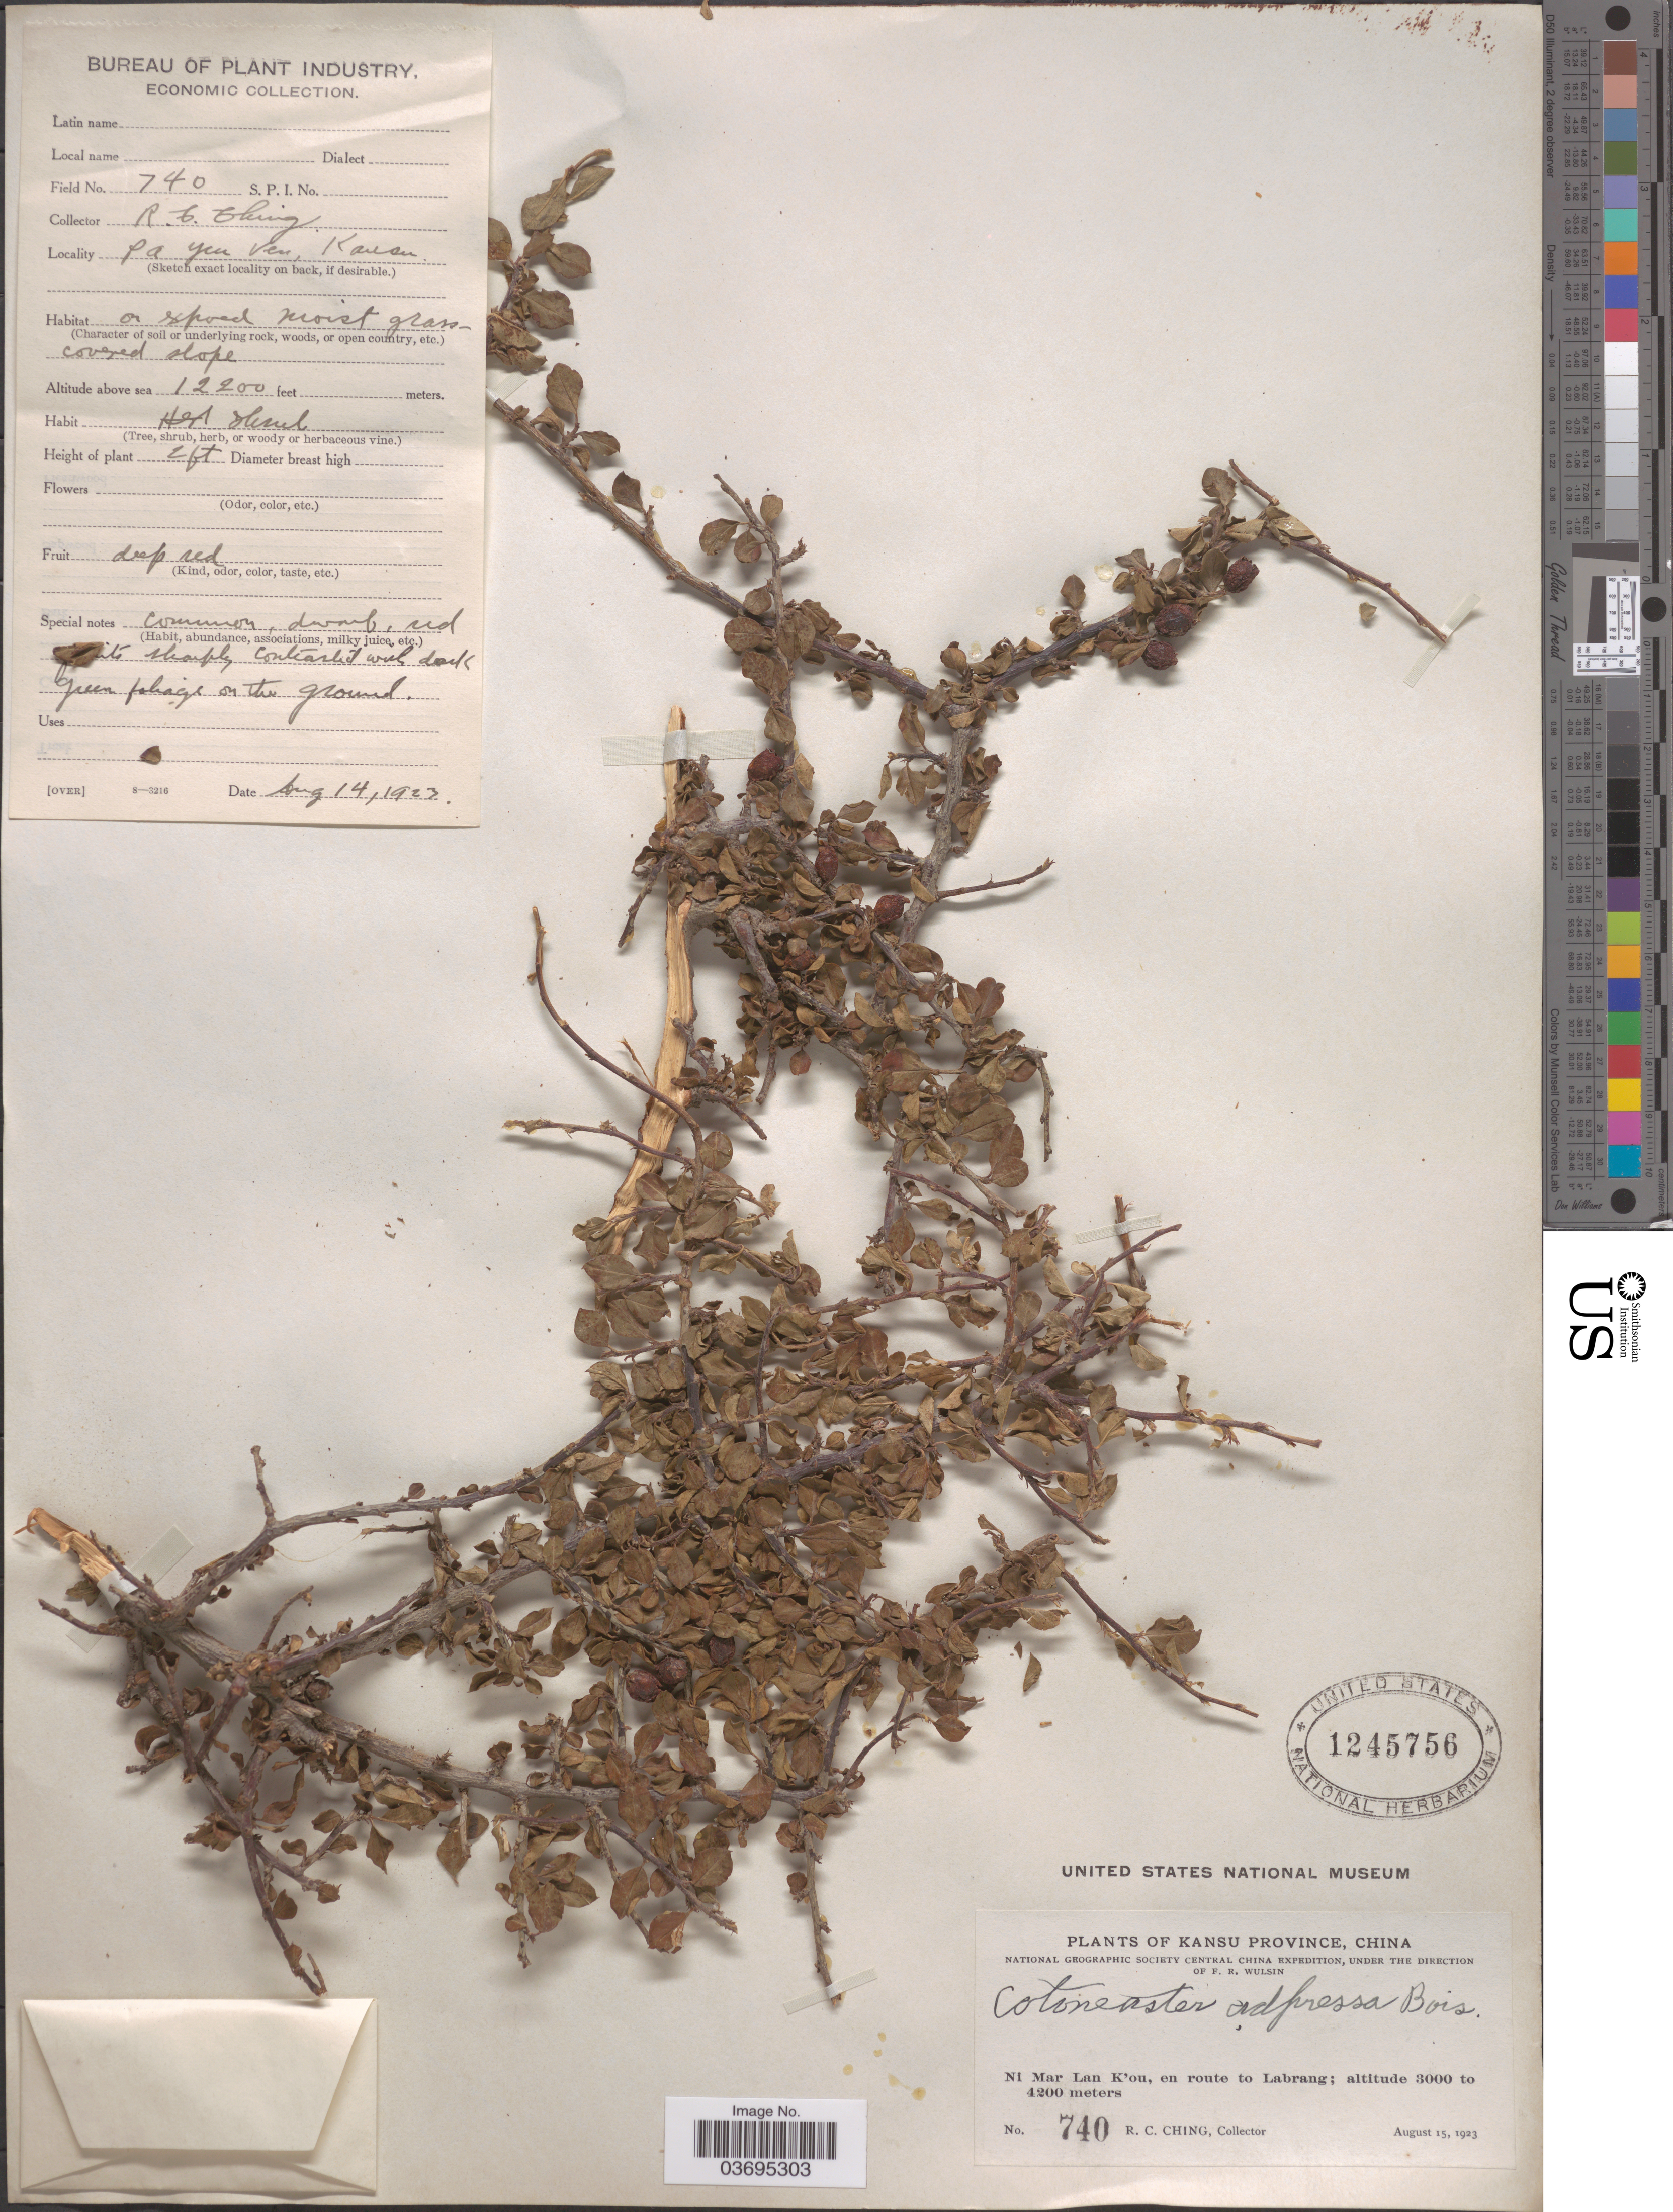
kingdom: Plantae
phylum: Tracheophyta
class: Magnoliopsida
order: Rosales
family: Rosaceae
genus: Cotoneaster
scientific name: Cotoneaster adpressus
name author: Bois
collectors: R. C. Ching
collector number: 740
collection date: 1923-08-14/1923-08-15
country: China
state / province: Gansu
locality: Kansu Province. Ni Mar La K'ou, en route to Labrang. Pa Yen Ven [interpreted].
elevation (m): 3719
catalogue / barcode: US 1245756